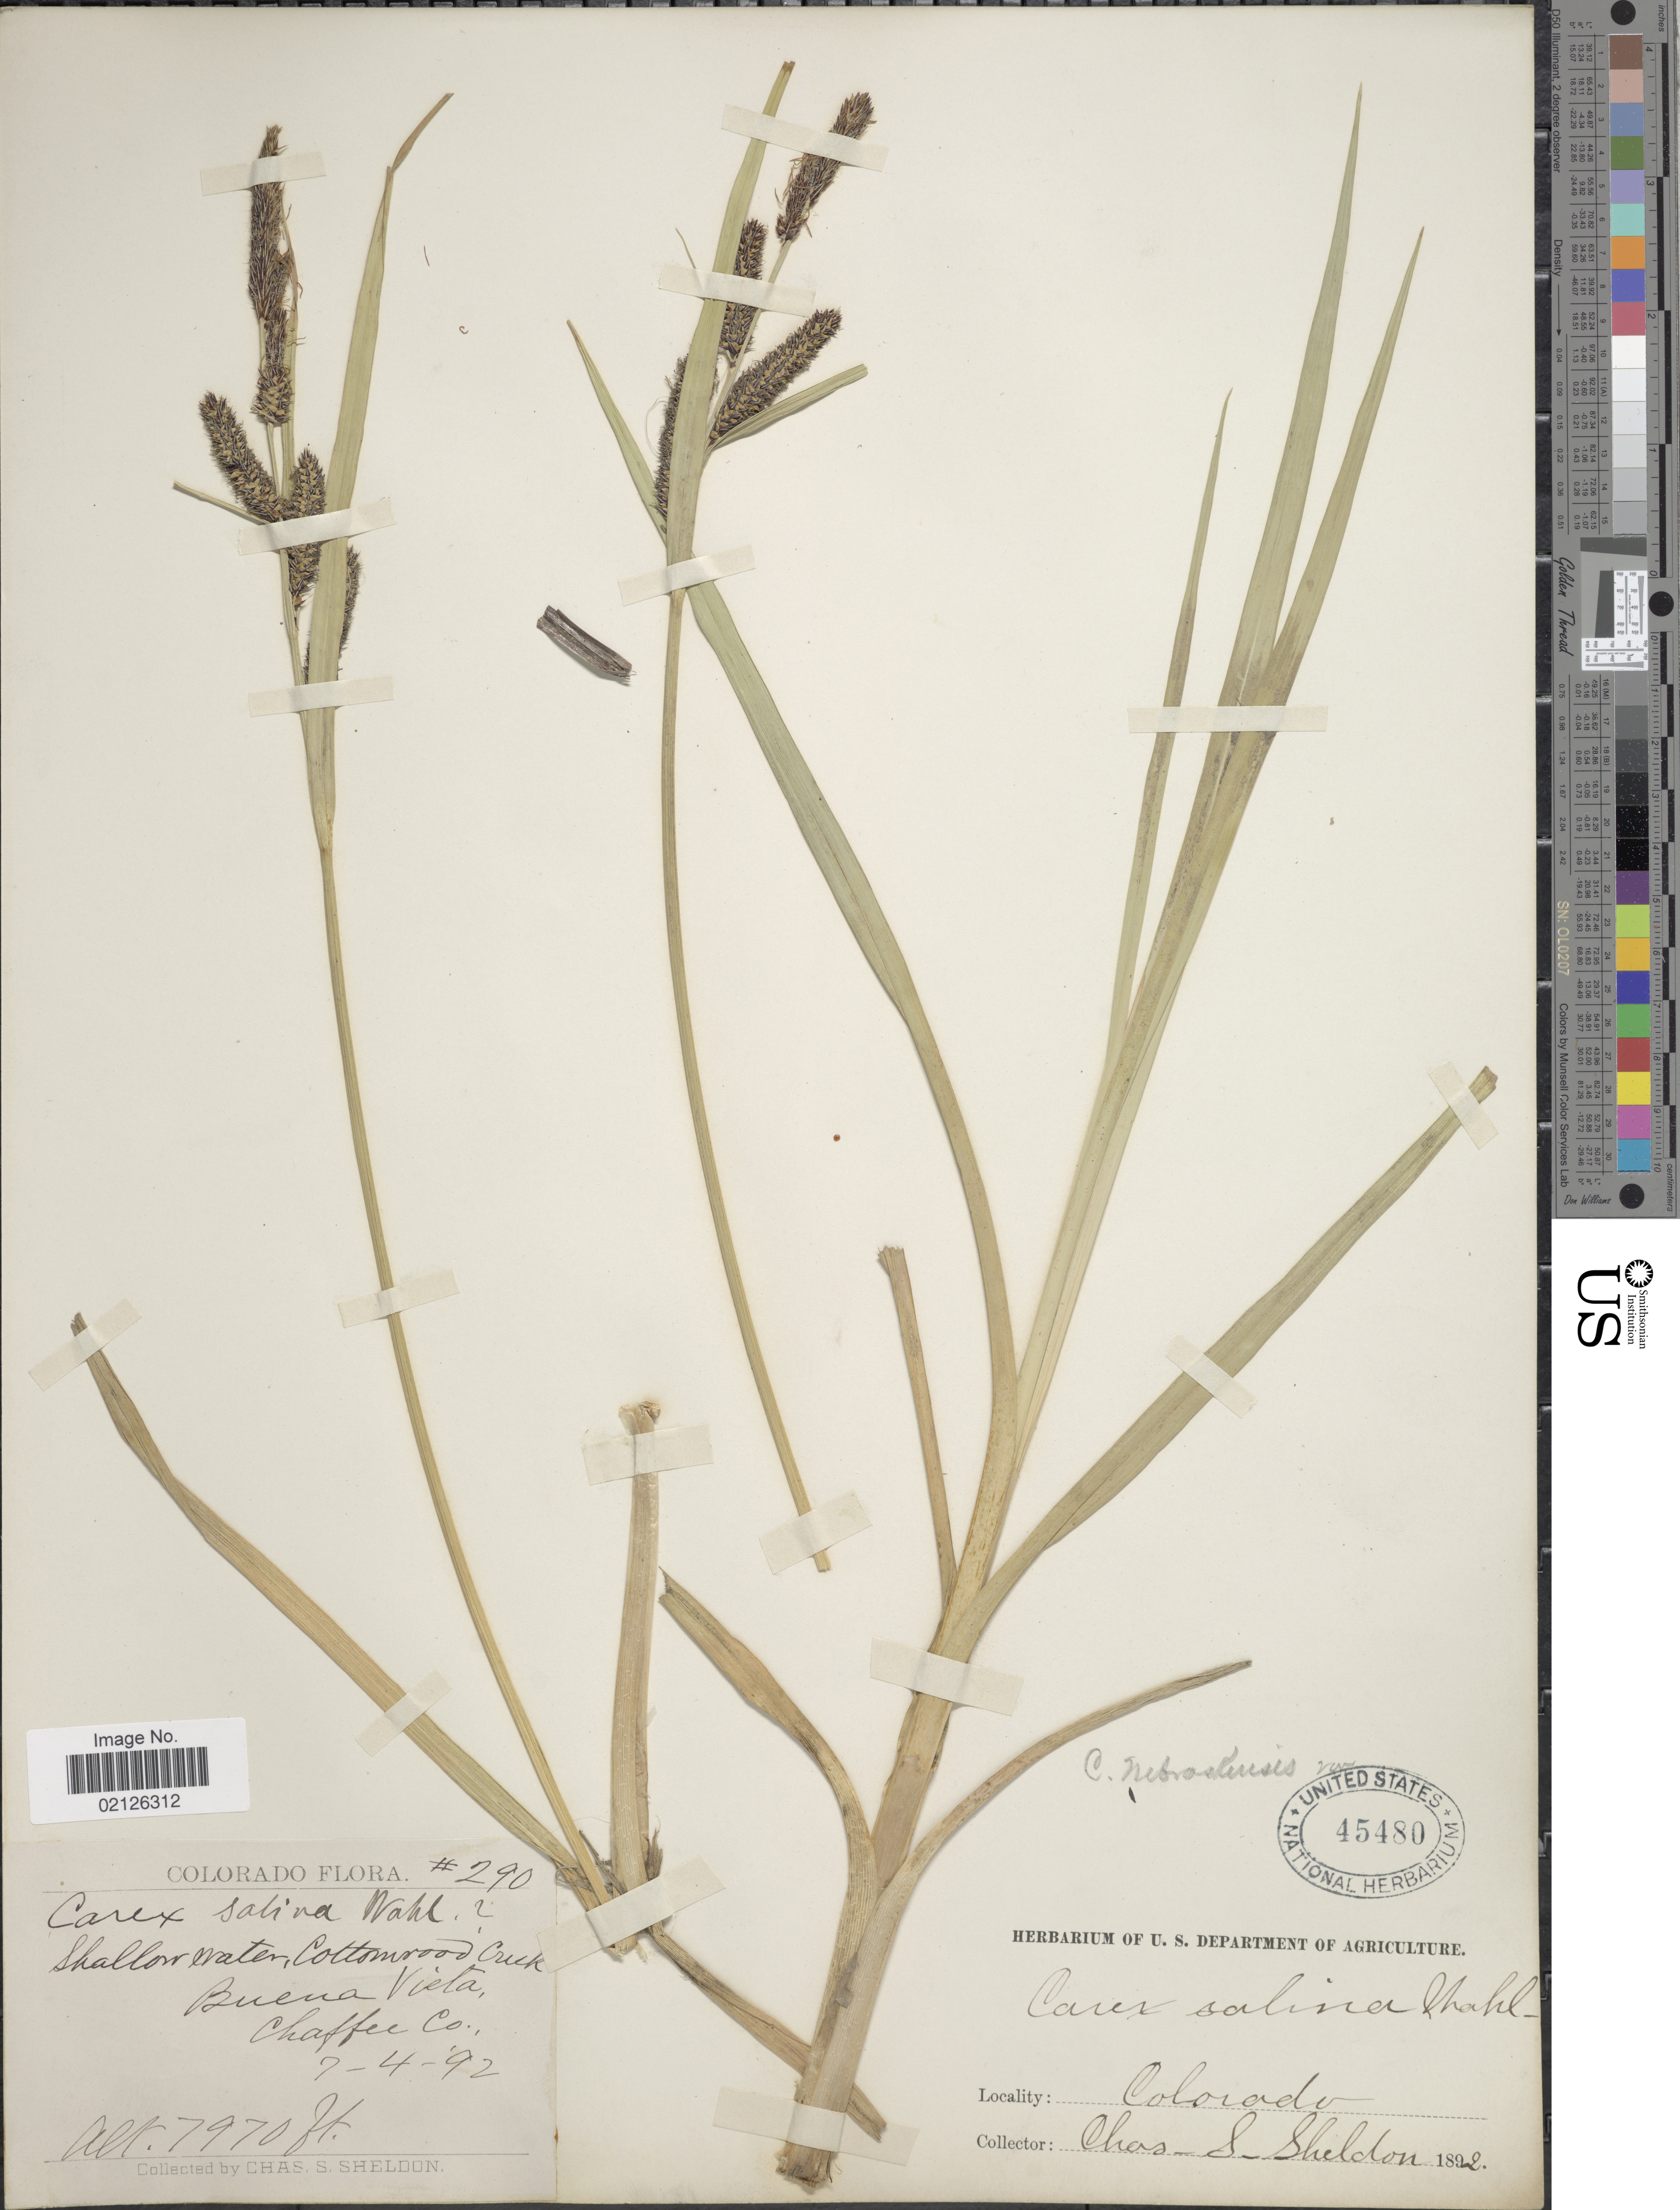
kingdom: Plantae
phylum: Tracheophyta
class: Liliopsida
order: Poales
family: Cyperaceae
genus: Carex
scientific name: Carex nebrascensis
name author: Dewey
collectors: C. S. Sheldon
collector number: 290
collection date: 1892-07-04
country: United States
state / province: Colorado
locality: Shallow water, Cottonwood Creek, Buena Vista, Chaffee Co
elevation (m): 2429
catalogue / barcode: US 45480